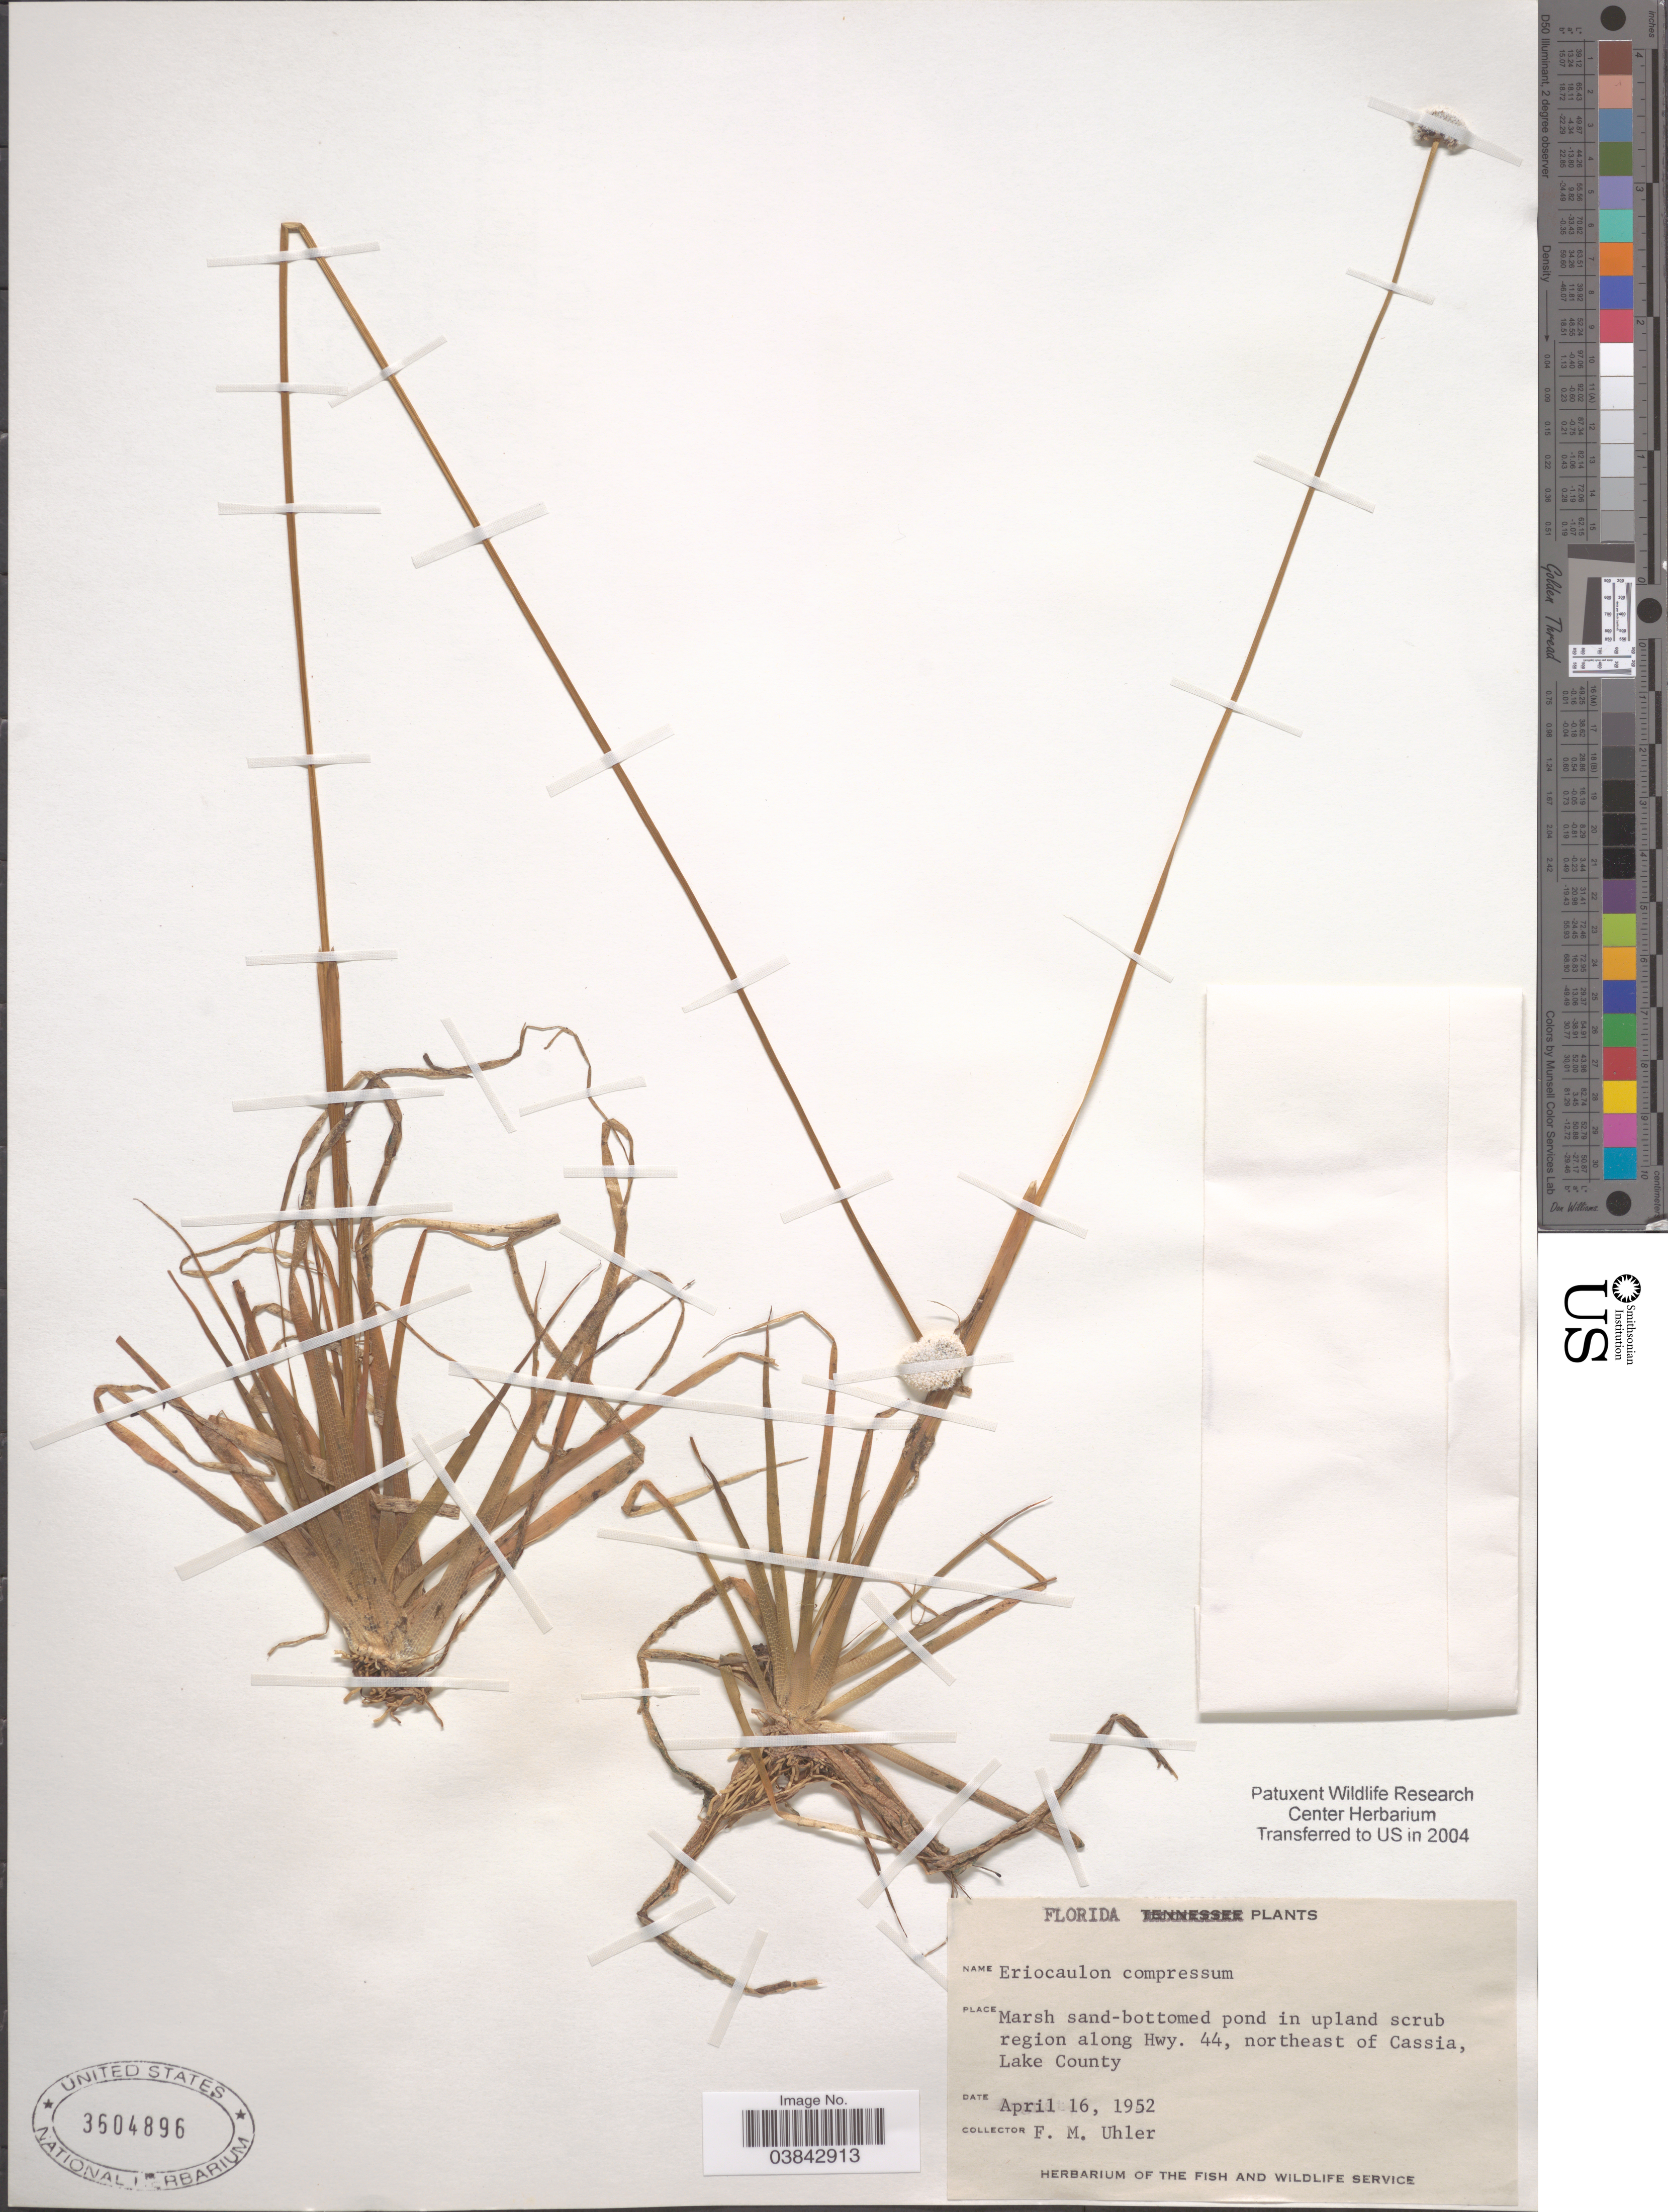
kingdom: Plantae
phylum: Tracheophyta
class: Liliopsida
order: Poales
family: Eriocaulaceae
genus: Eriocaulon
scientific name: Eriocaulon compressum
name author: Lam.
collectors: F. M. Uhler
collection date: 1952-04-16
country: United States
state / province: Florida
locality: In upland scrub region along Hwy. 44, northeast of Cassia, Lake County.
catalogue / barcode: US 3604896